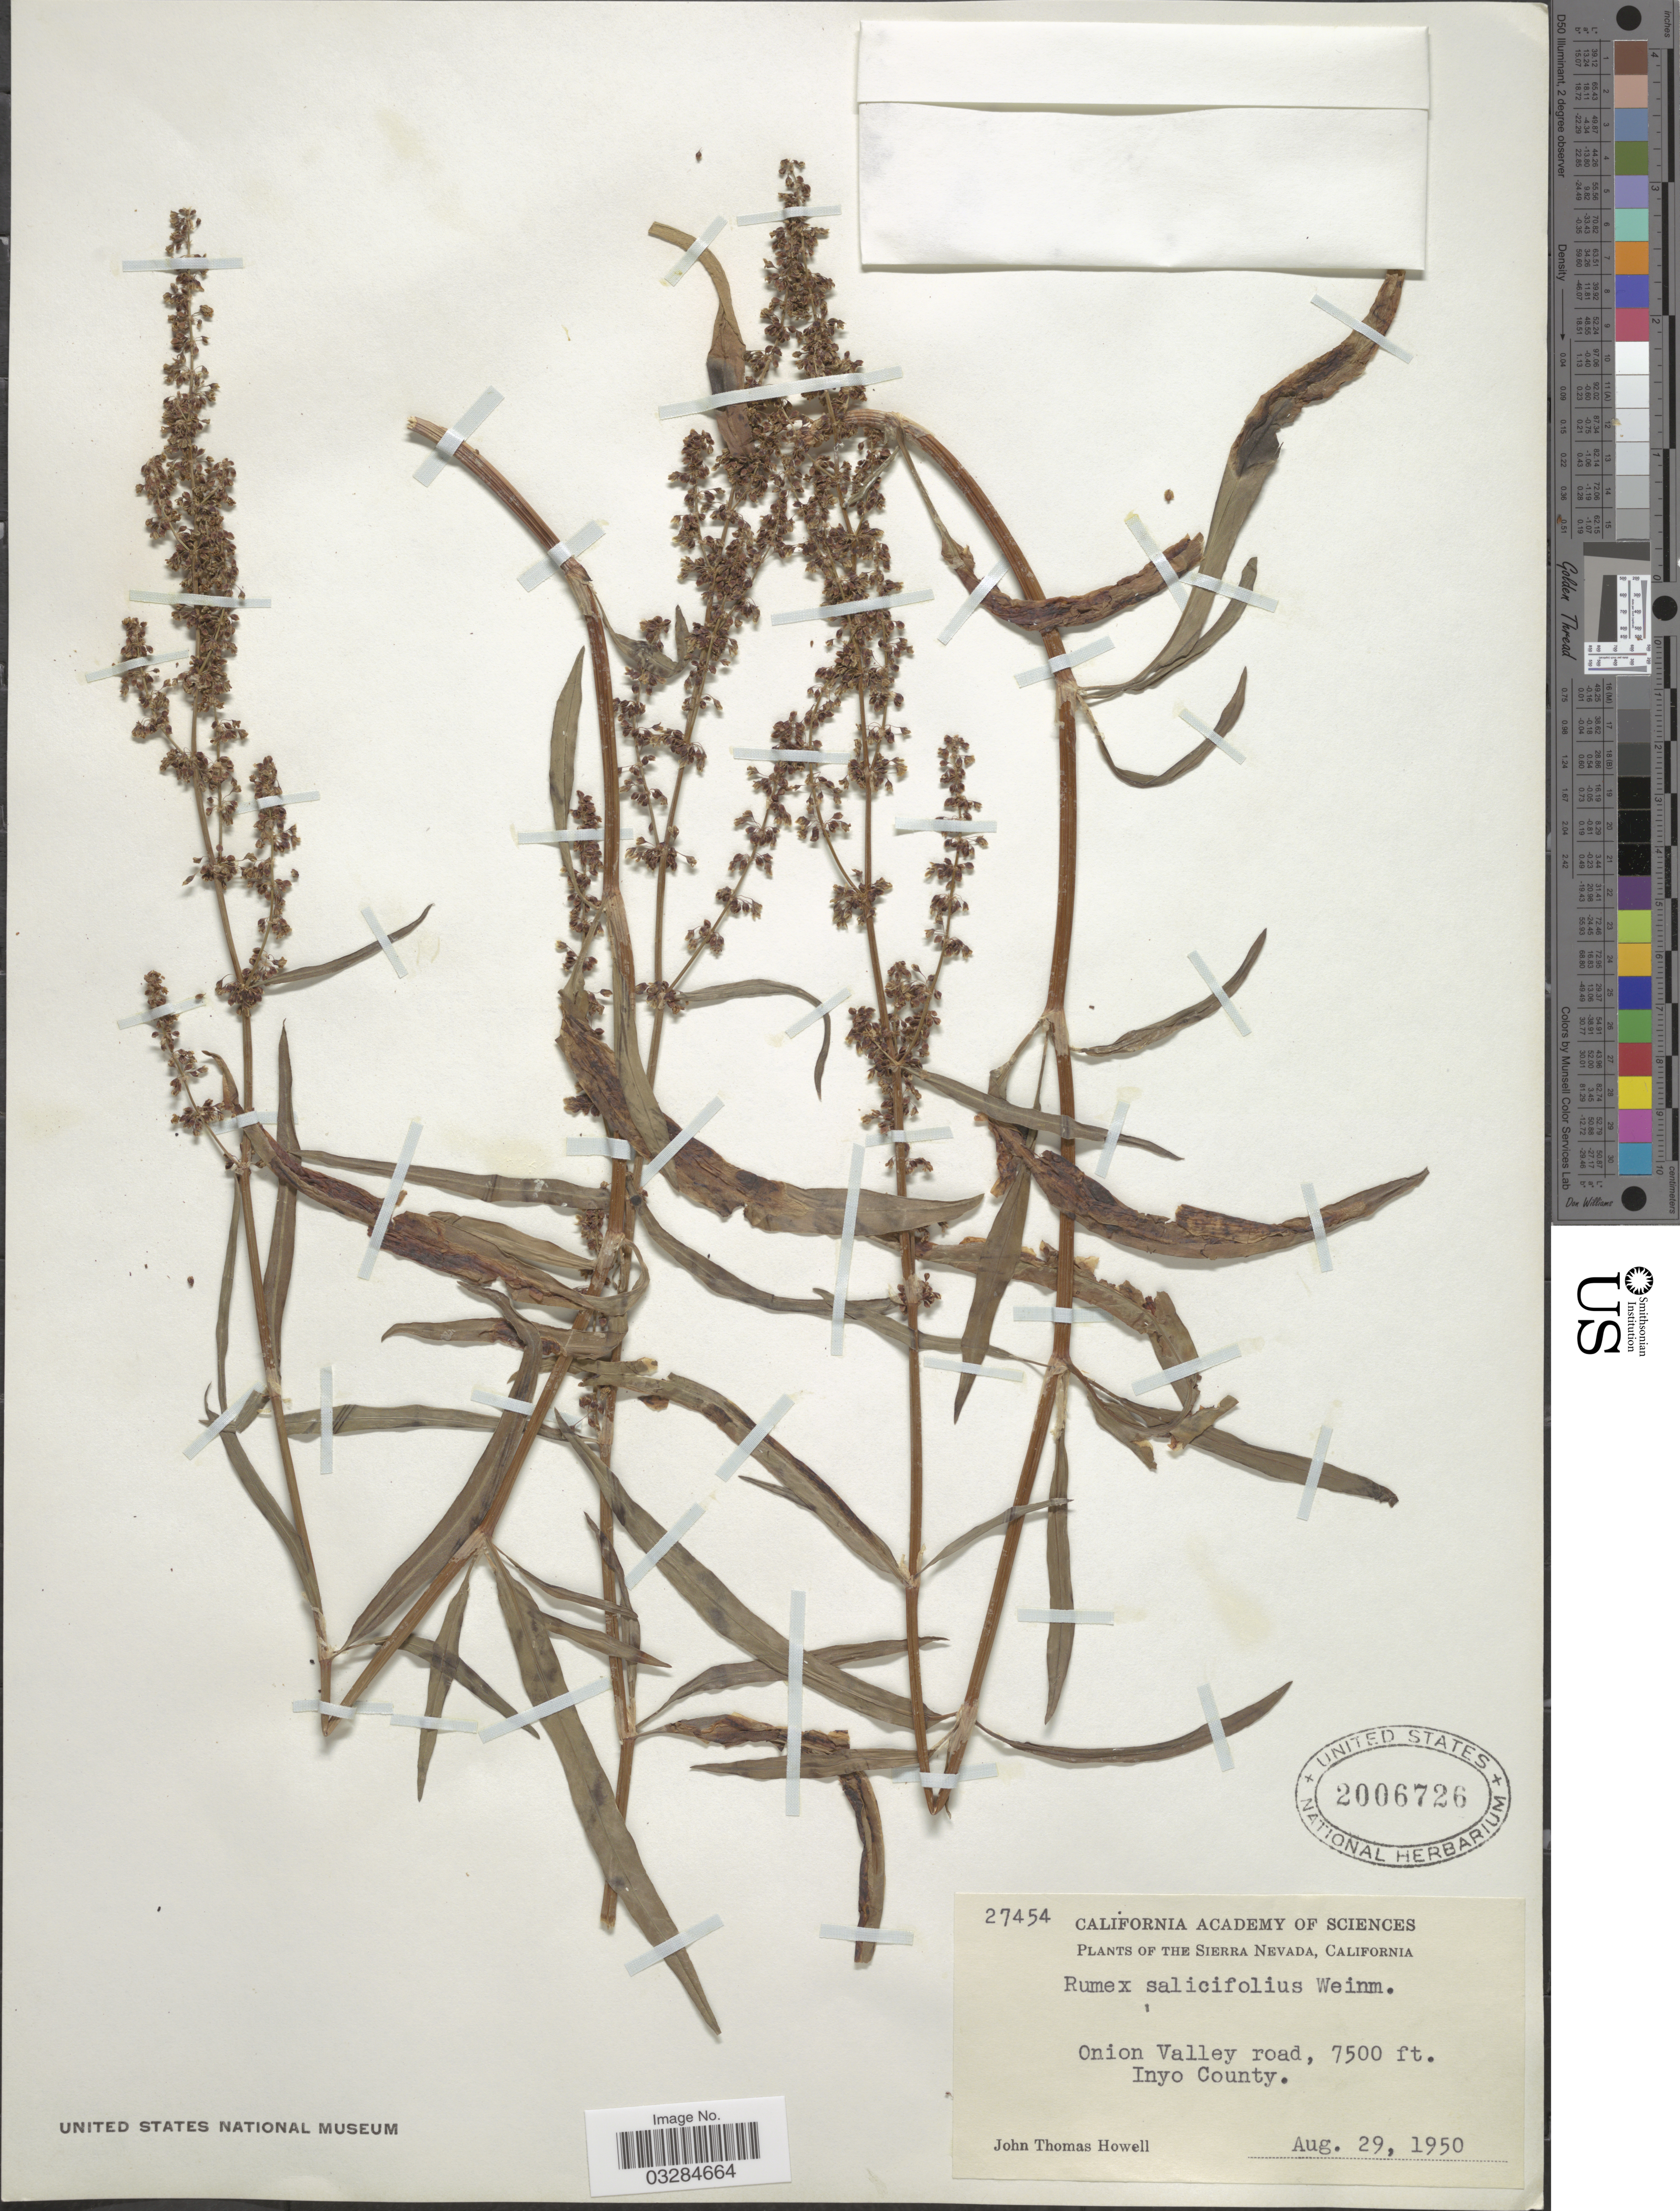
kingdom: Plantae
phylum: Tracheophyta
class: Magnoliopsida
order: Caryophyllales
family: Polygonaceae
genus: Rumex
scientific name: Rumex salicifolius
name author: Weinm.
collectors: J. T. Howell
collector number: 27454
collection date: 1950-08-29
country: United States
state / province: California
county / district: Inyo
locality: The Sierra Nevada, Onion Valley road, Inyo County.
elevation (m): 2286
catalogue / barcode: US 2006726